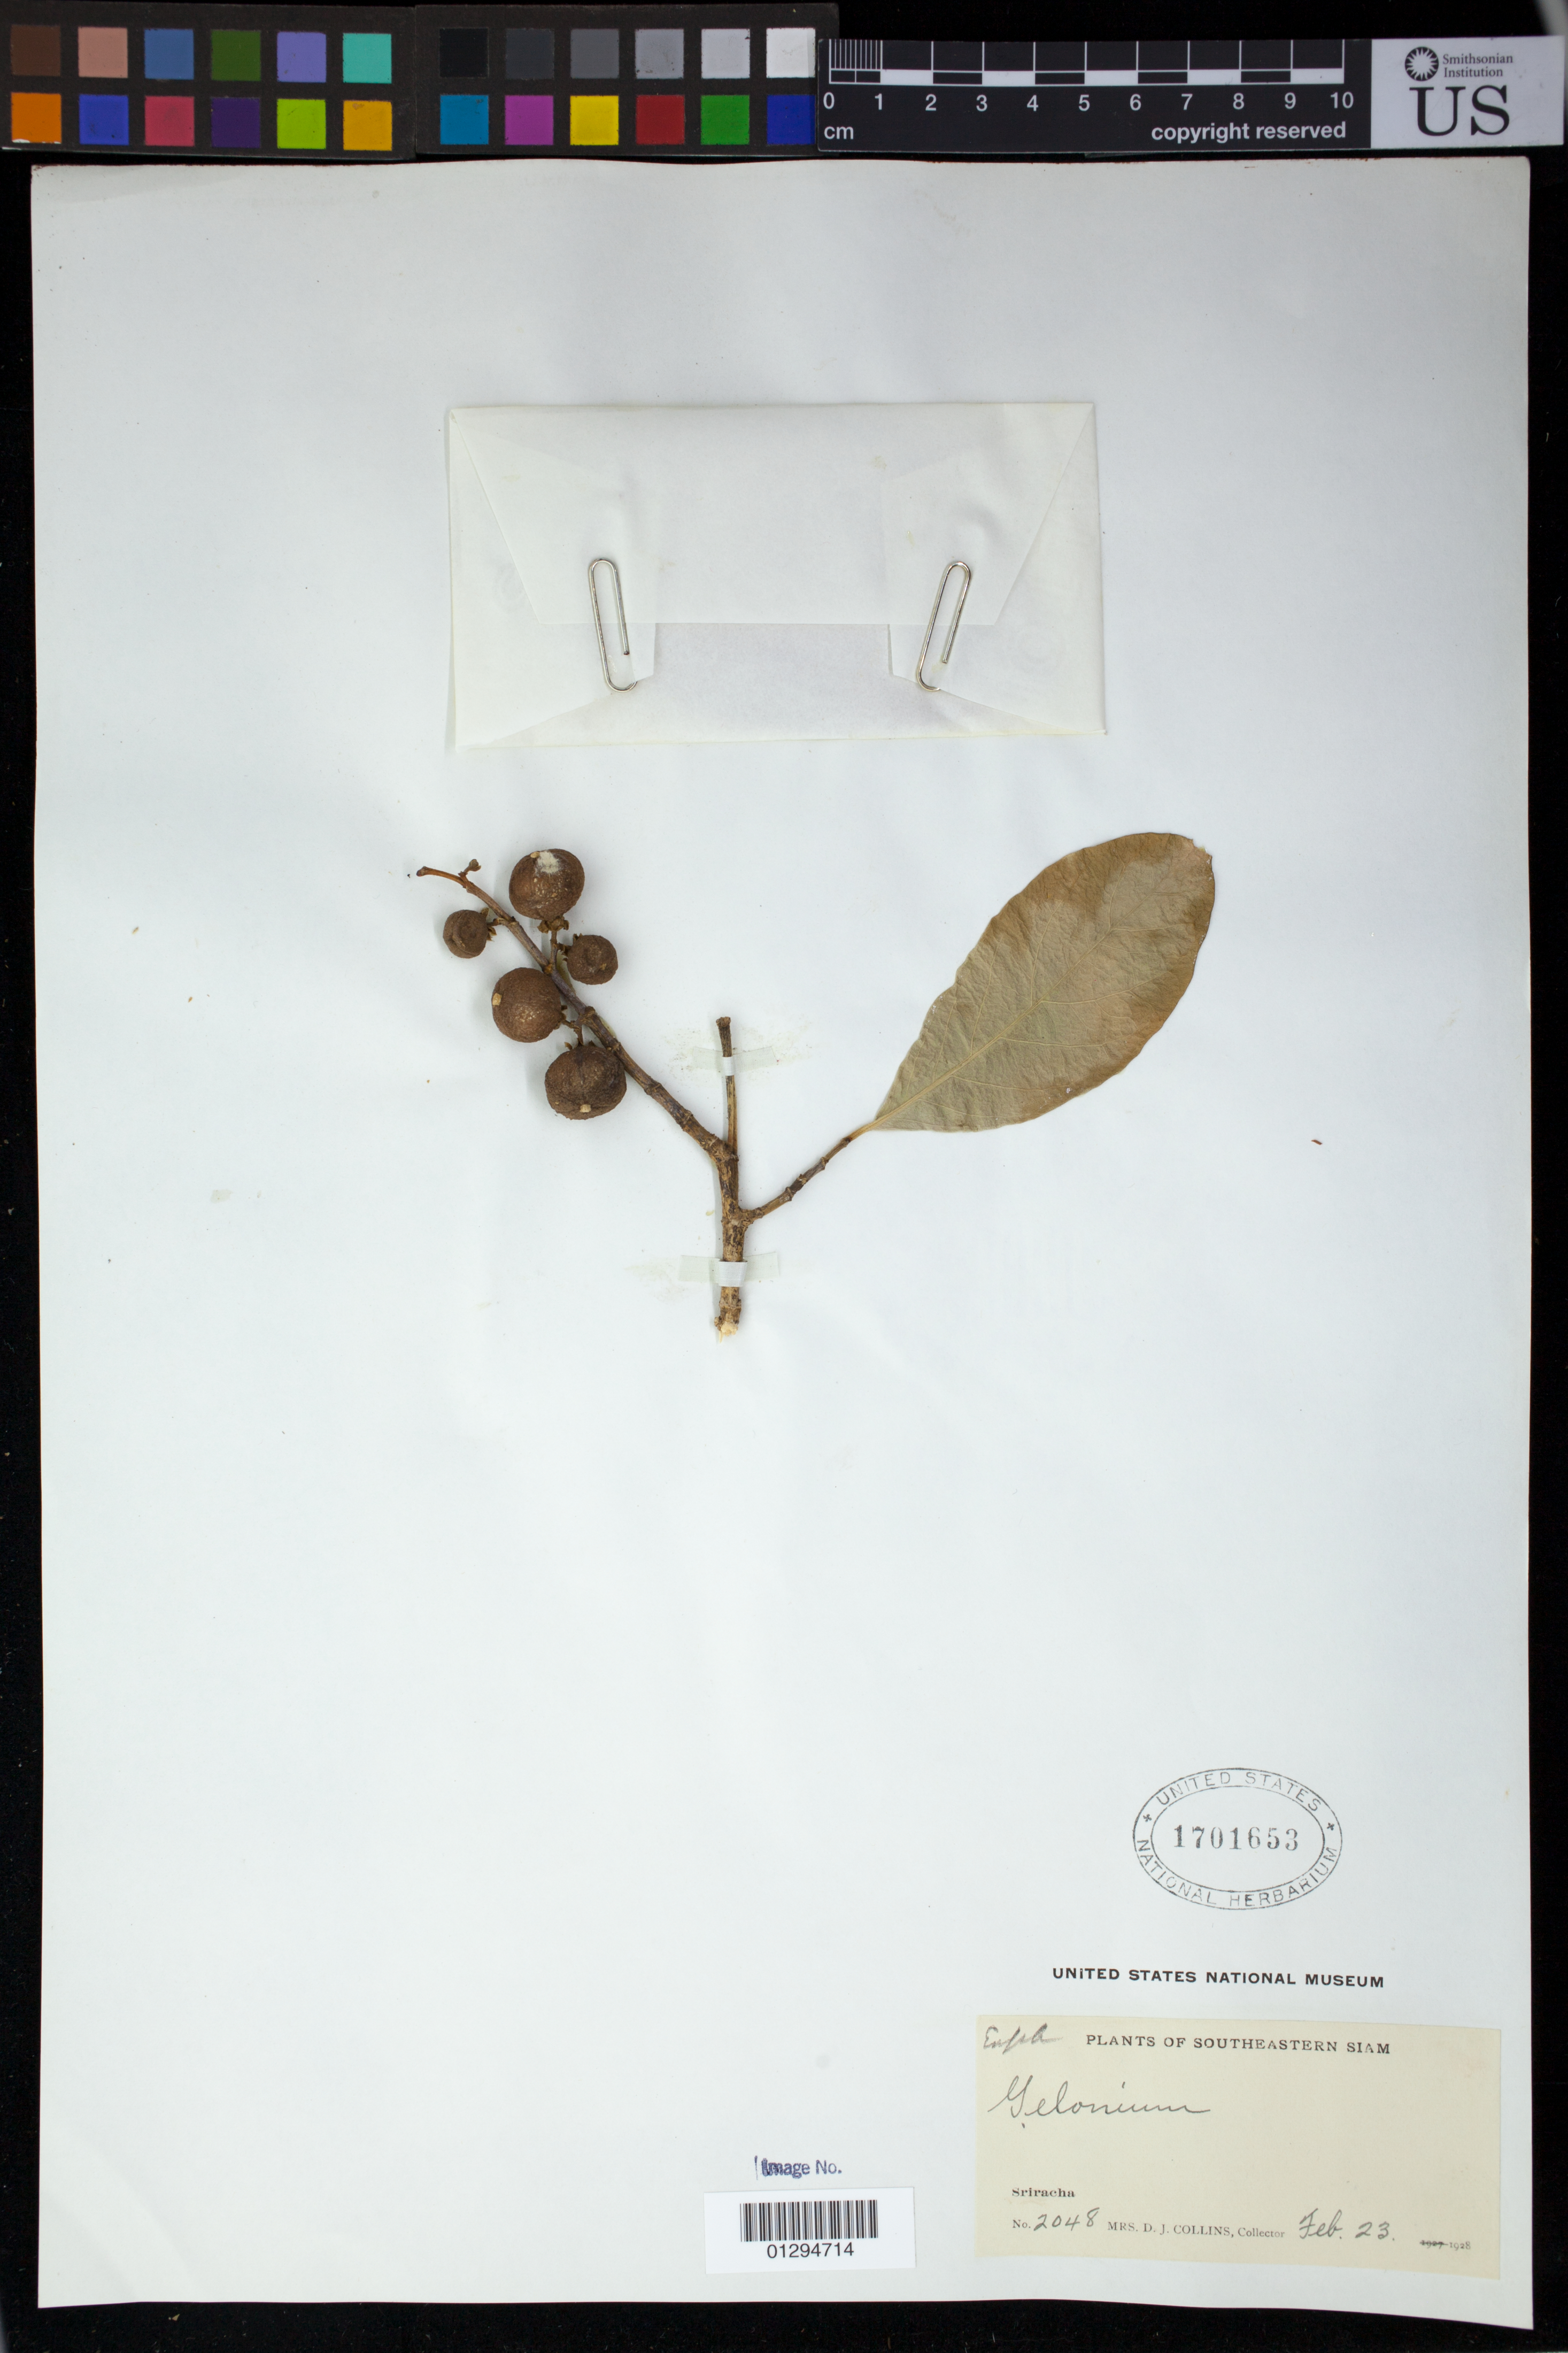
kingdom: Plantae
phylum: Tracheophyta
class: Magnoliopsida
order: Malpighiales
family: Euphorbiaceae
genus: Gelonium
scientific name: Gelonium sp.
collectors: Mrs. D. J. Collins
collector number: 2048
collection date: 1928-02-23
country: Thailand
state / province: Chon Buri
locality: Sriracha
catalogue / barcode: US 1701653